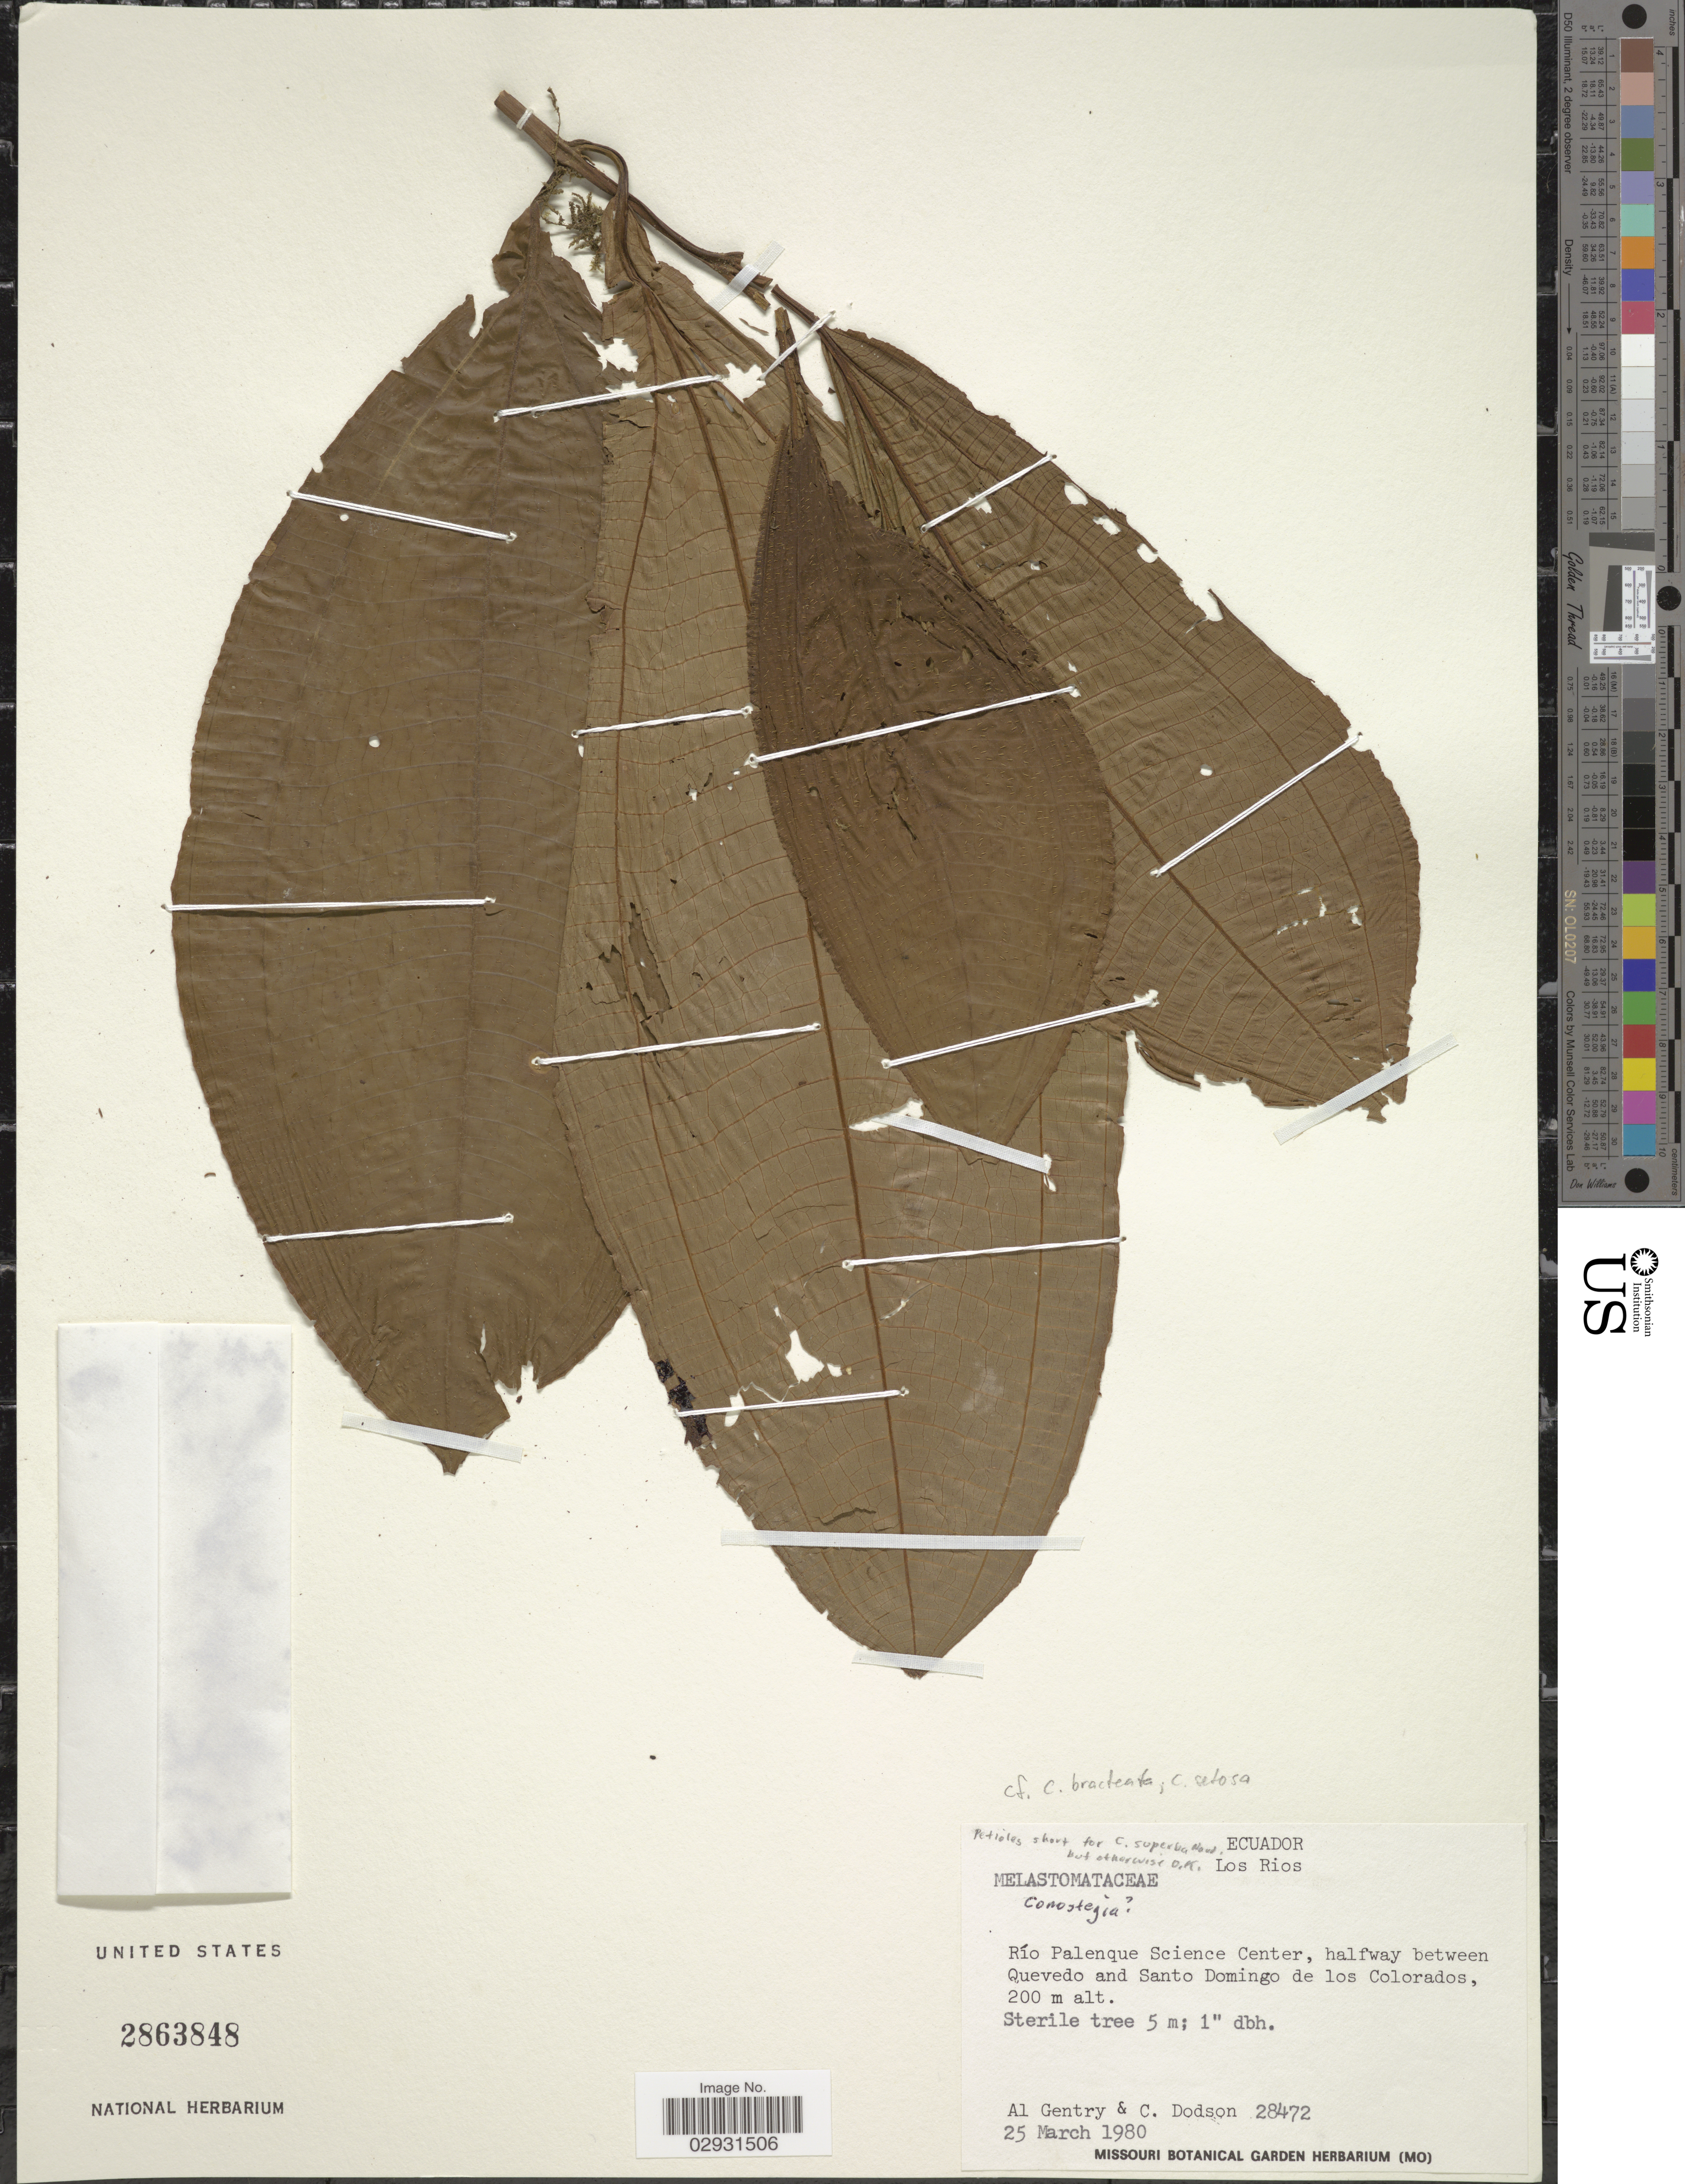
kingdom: Plantae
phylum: Tracheophyta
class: Magnoliopsida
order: Myrtales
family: Melastomataceae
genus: Conostegia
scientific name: Conostegia sp.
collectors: A. H. Gentry & C. Dodson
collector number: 28472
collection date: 1980-03-25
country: Ecuador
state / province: Los Ríos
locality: Río Palenque Science Center, halfway between Quevedo and Santo Domingo de los Colorados.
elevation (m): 200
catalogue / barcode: US 2863848